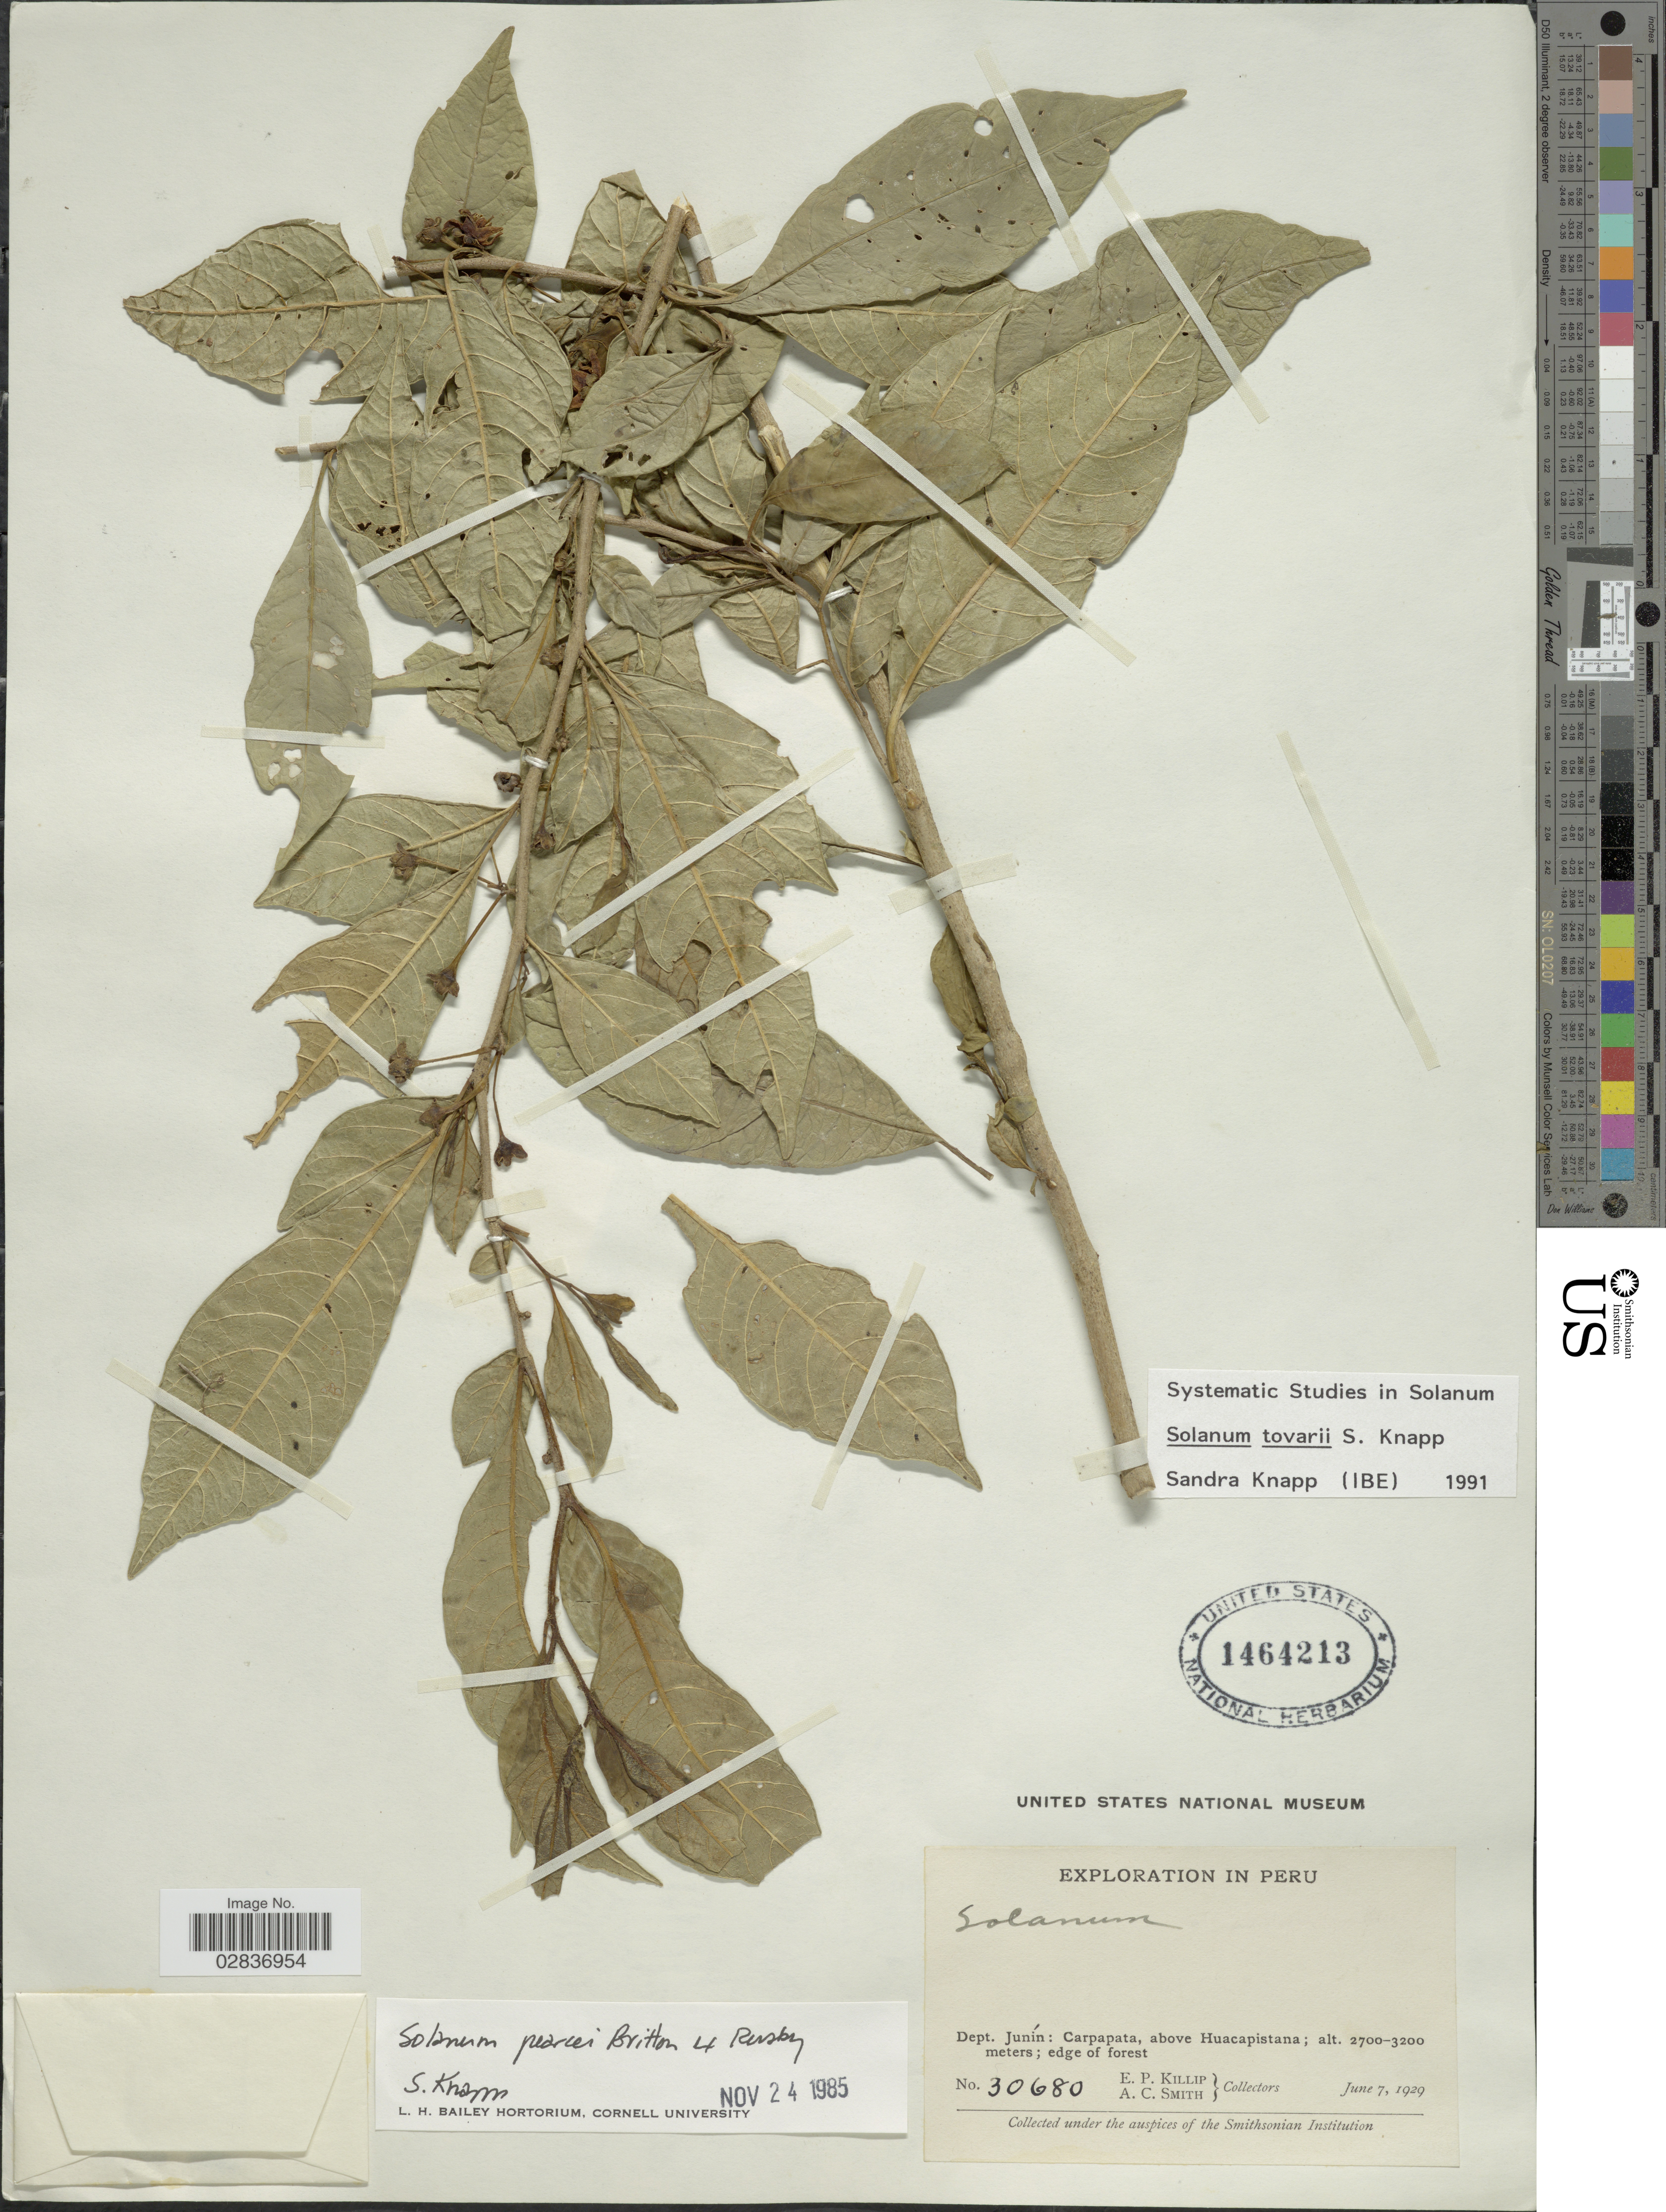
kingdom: Plantae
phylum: Tracheophyta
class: Magnoliopsida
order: Solanales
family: Solanaceae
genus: Solanum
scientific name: Solanum tovarii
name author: S. Knapp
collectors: E. P. Killip & A. C. Smith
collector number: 30680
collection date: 1929-06-07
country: Peru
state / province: Junín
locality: Dept. Junín: Carpapata, above Huacapistana.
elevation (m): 2700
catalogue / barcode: US 1464213